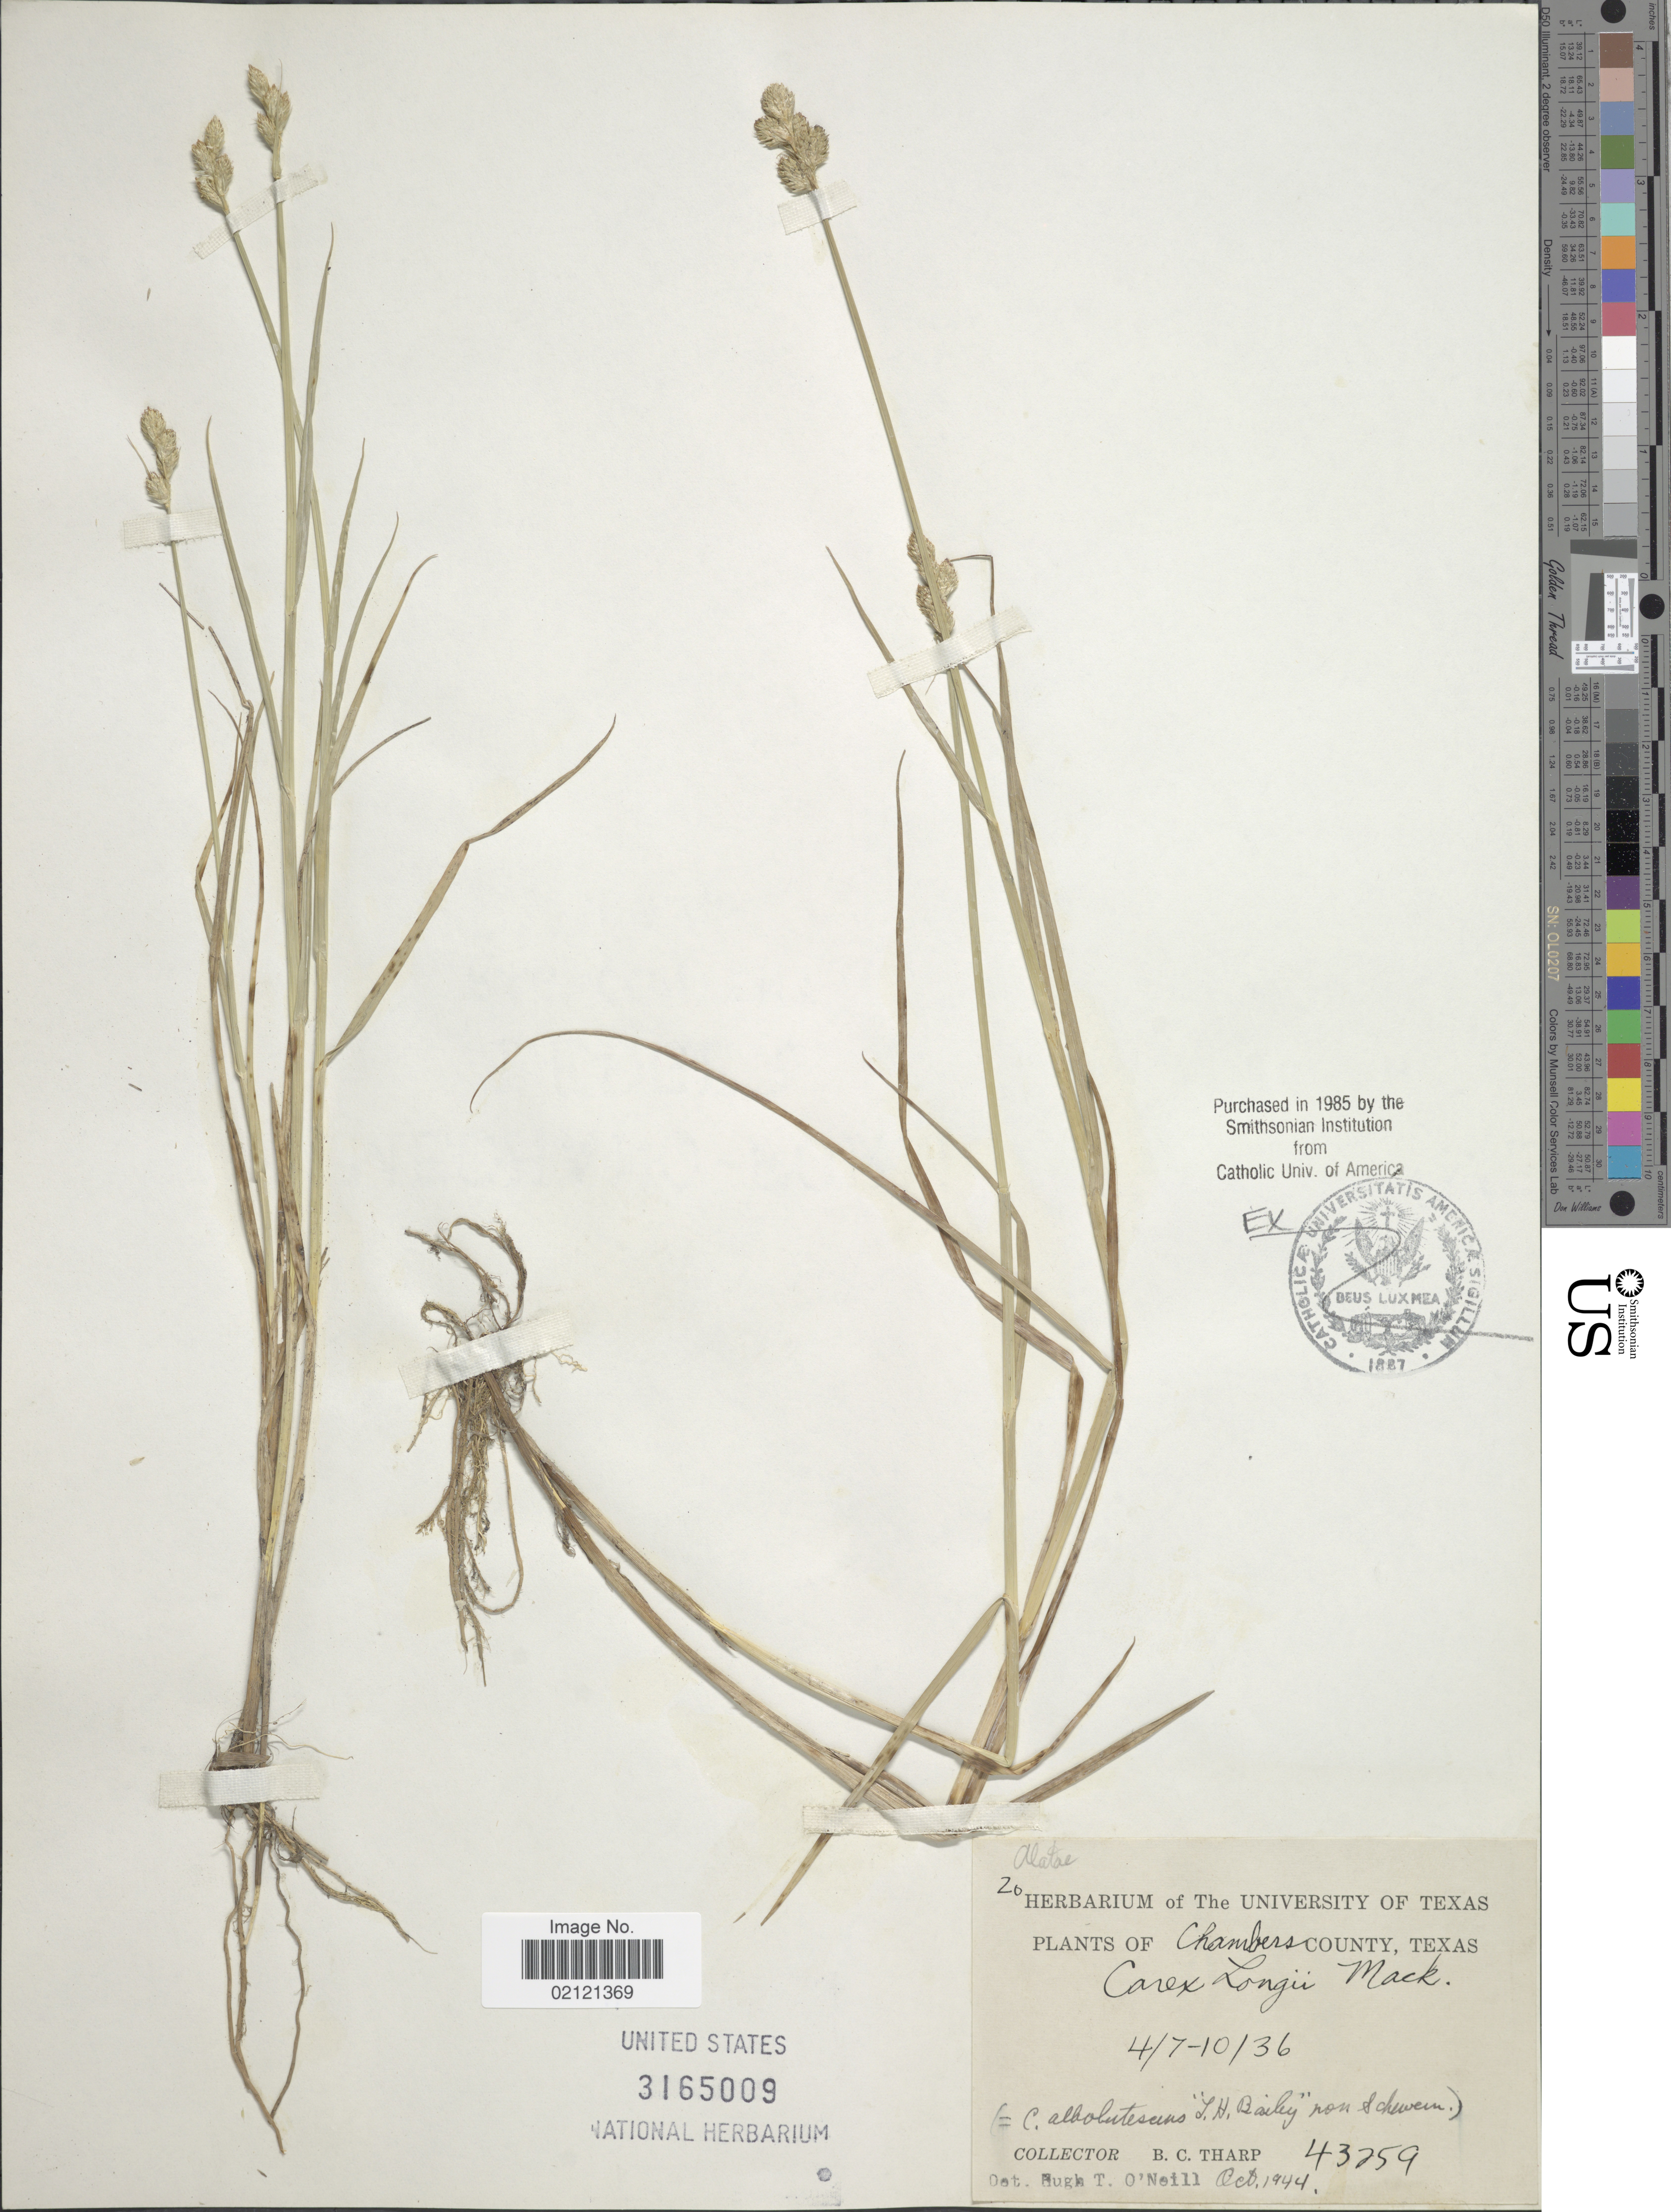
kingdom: Plantae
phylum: Tracheophyta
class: Liliopsida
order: Poales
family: Cyperaceae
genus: Carex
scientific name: Carex longii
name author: Mack.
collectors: B. C. Tharp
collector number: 43759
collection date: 1936-10-04/1936-10-07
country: United States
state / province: Texas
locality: Chambers County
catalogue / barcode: US 3165009